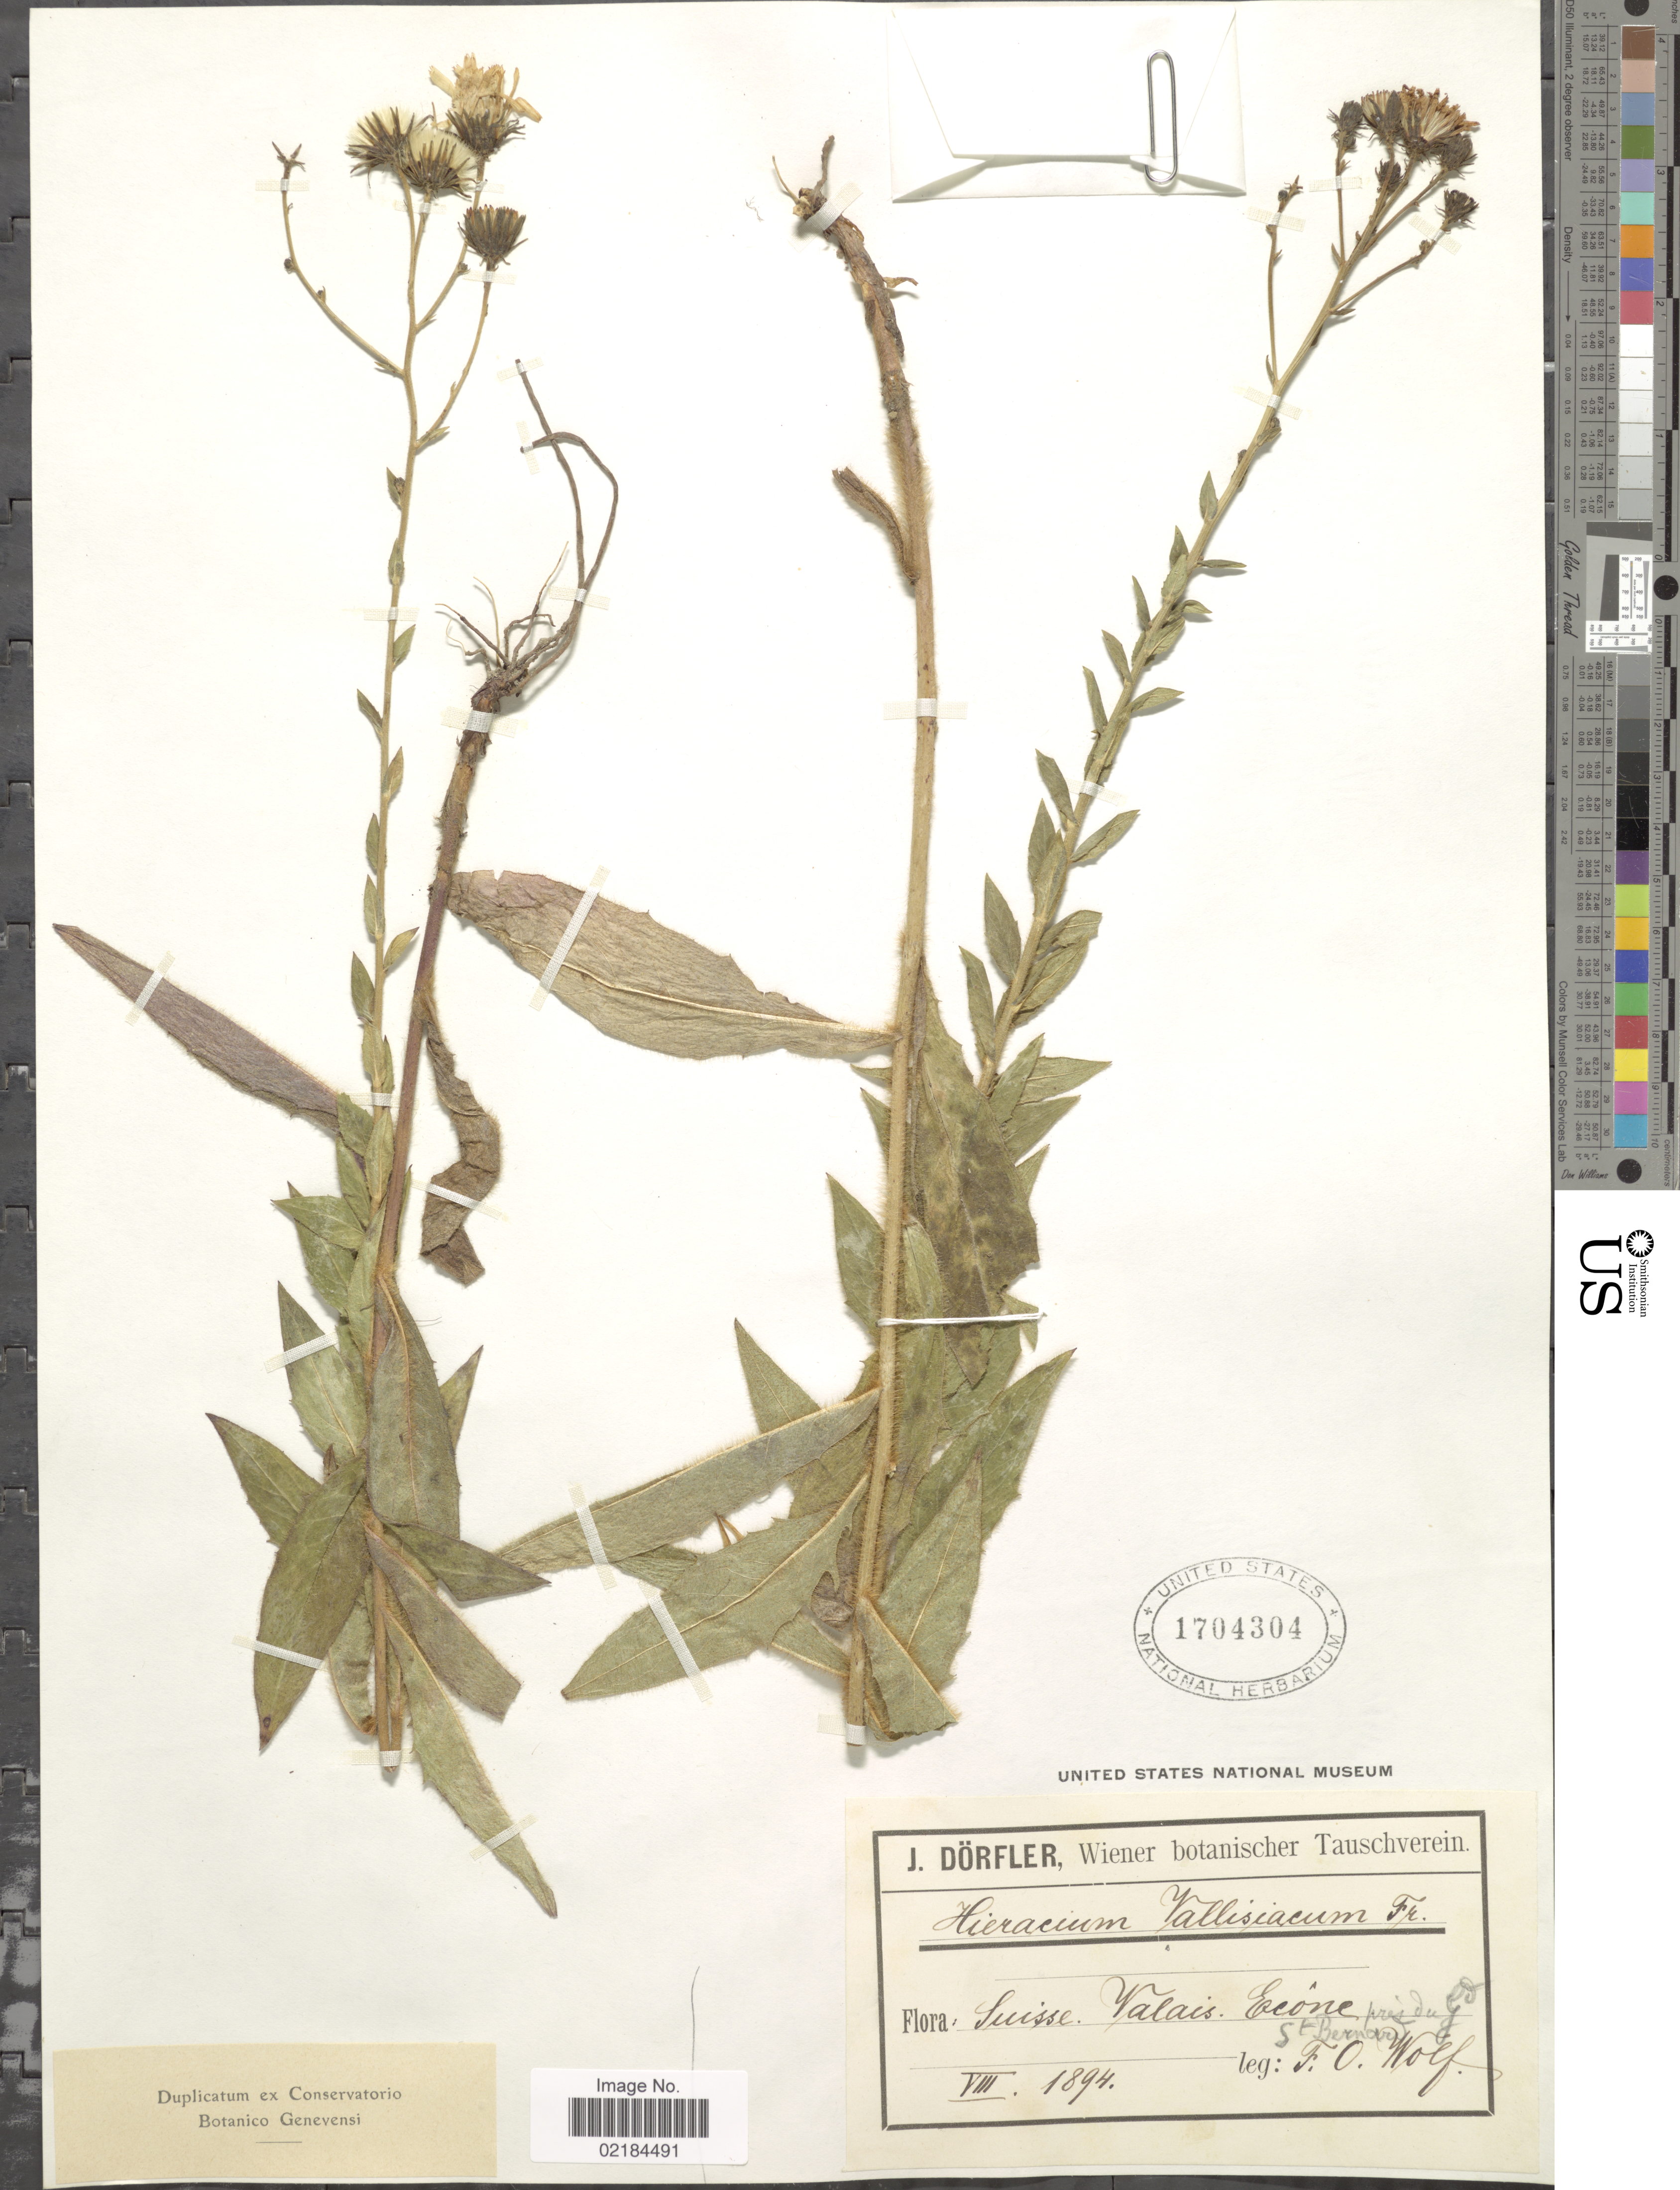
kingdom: Plantae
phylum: Tracheophyta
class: Magnoliopsida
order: Asterales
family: Asteraceae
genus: Hieracium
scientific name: Hieracium lycopifolium subsp. vallisiacum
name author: (Fr.) Zahn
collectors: F. Wolf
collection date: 1894-08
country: Switzerland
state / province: Valais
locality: Suisse, Valais, Econe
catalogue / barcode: US 1704304